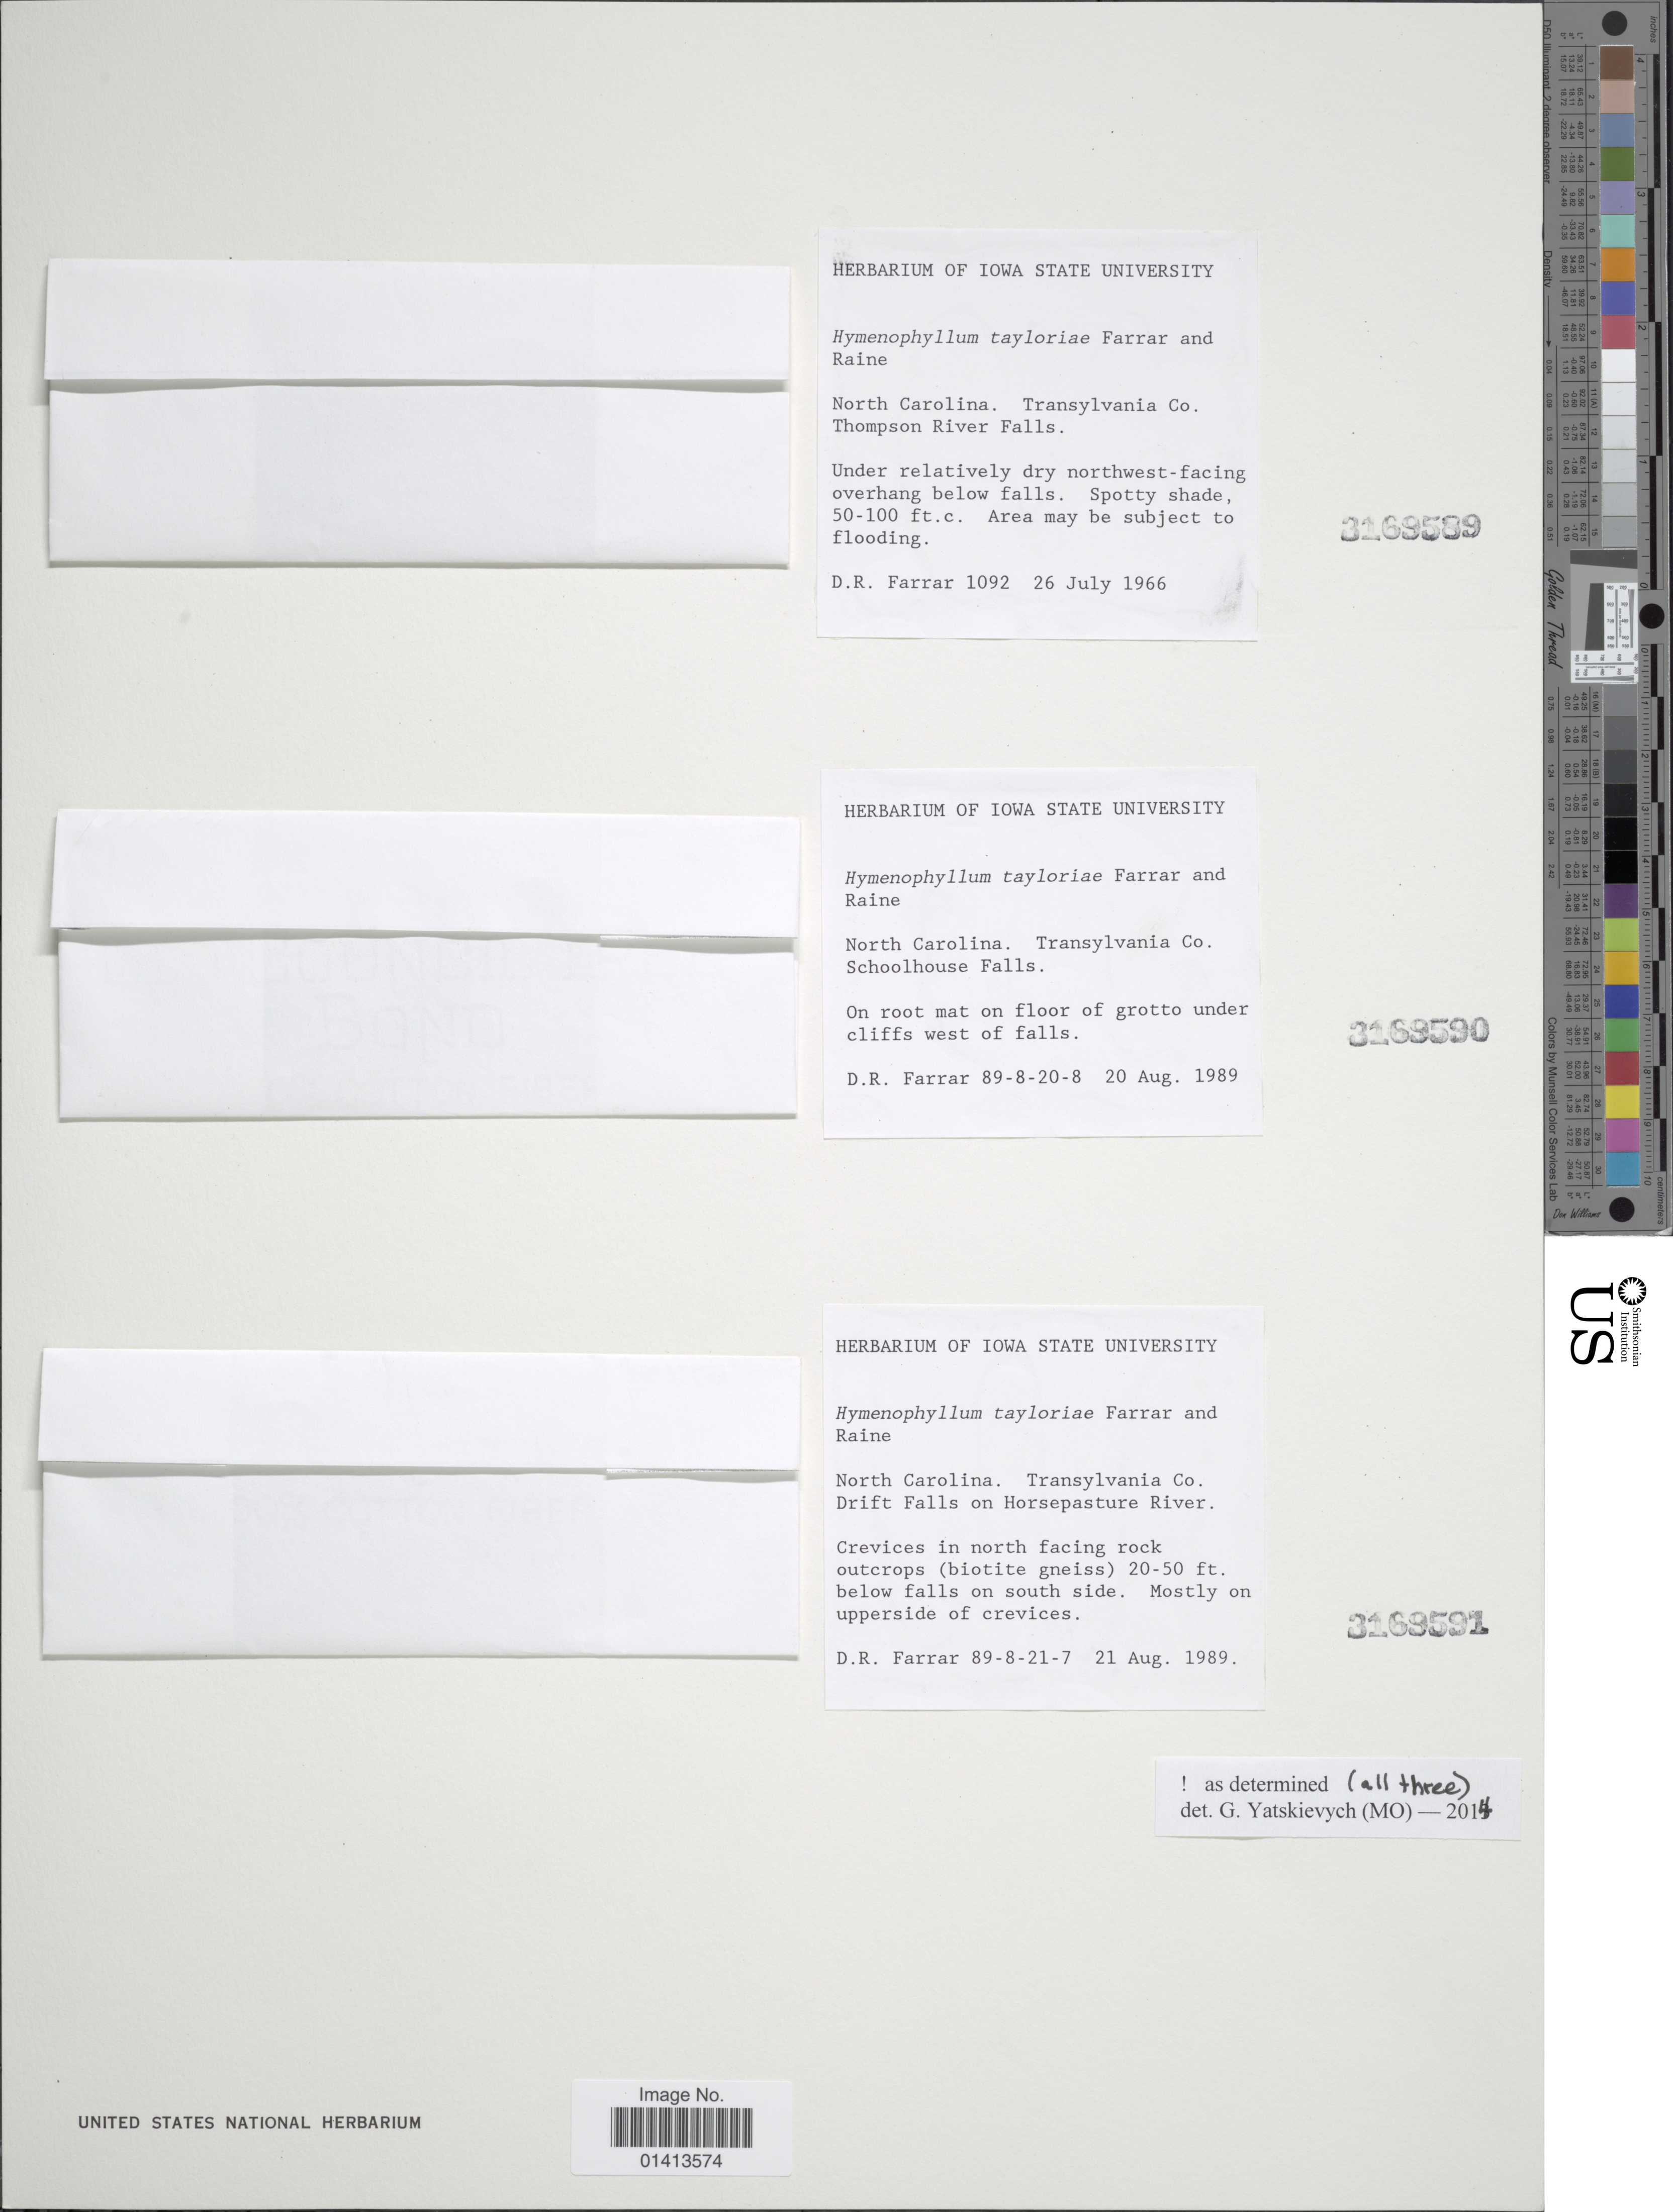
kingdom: Plantae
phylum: Tracheophyta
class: Polypodiopsida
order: Hymenophyllales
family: Hymenophyllaceae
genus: Hymenophyllum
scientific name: Hymenophyllum tayloriae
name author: Farrar & Raine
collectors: D. R. Farrar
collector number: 1092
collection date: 1966-07-26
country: United States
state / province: North Carolina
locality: Transylvania Co. Thompson River Falls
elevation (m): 15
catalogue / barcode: US 3169589-3